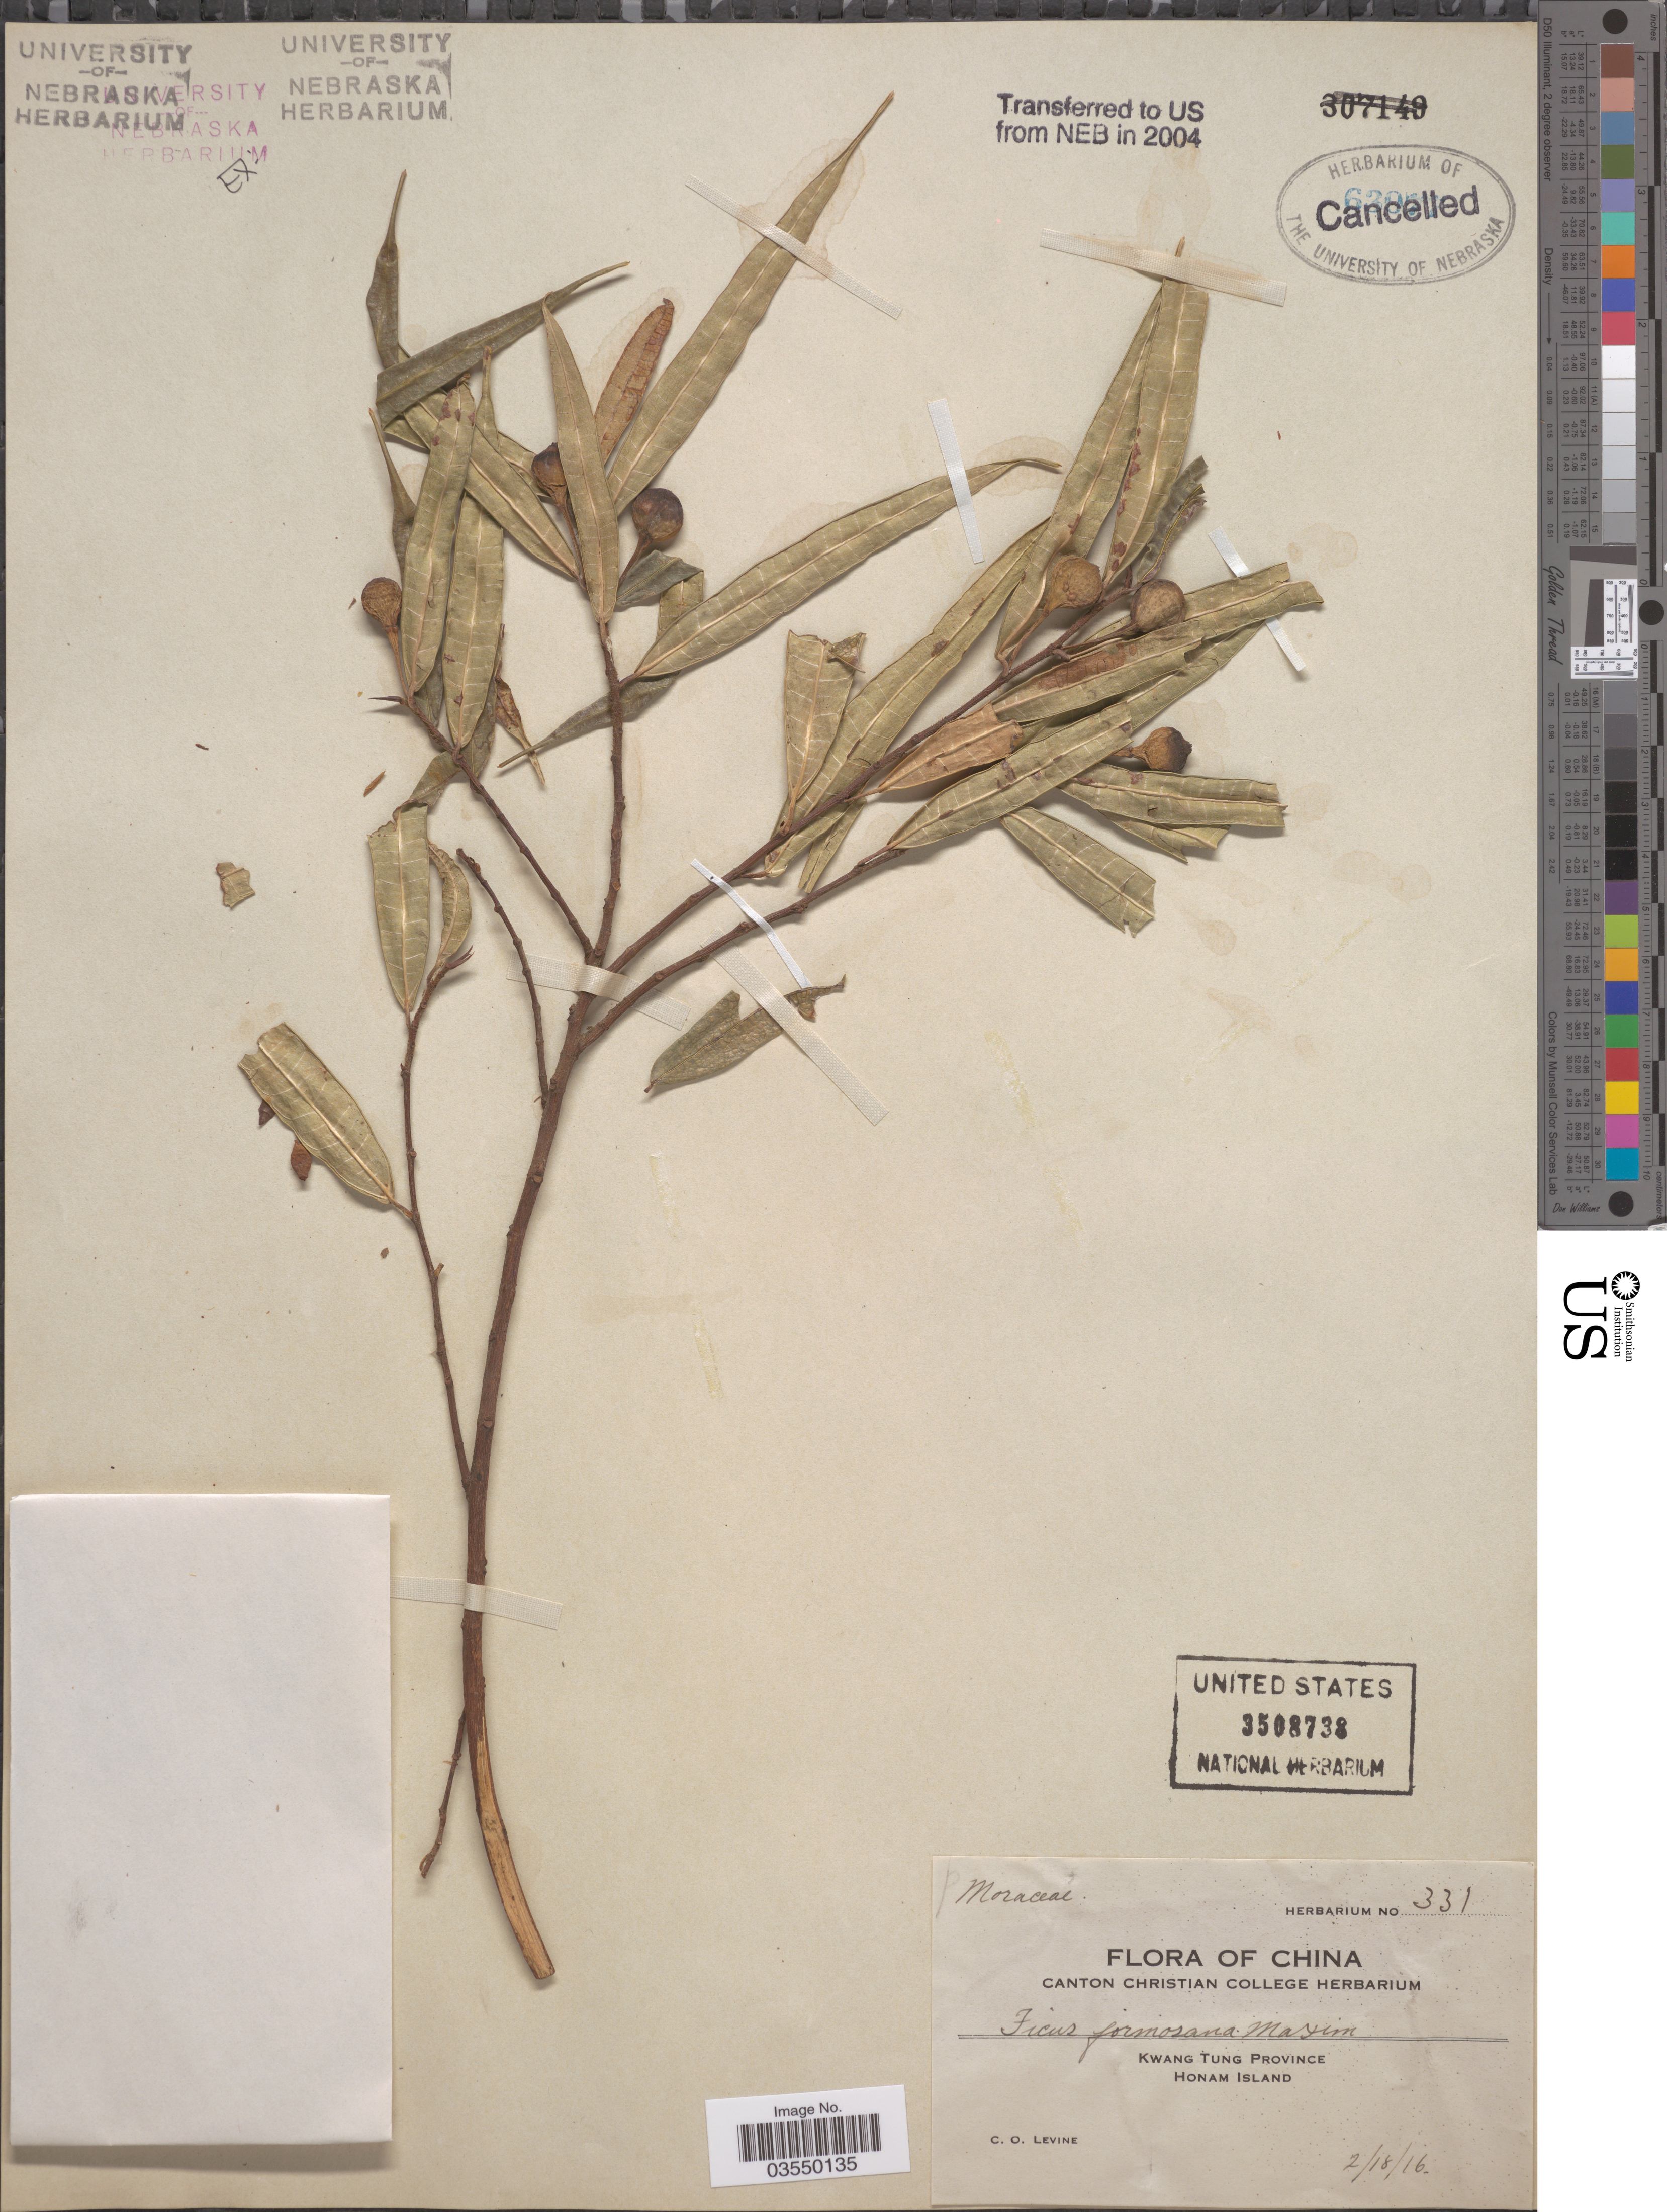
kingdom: Plantae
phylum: Tracheophyta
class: Magnoliopsida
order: Rosales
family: Moraceae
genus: Ficus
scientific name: Ficus formosana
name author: Maxim.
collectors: C. O. Levine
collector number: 331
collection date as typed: Transcribed d/m/y: 18/2/16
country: China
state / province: Guangdong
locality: Kwang Tung Province. Honam Island.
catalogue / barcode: US 3508738